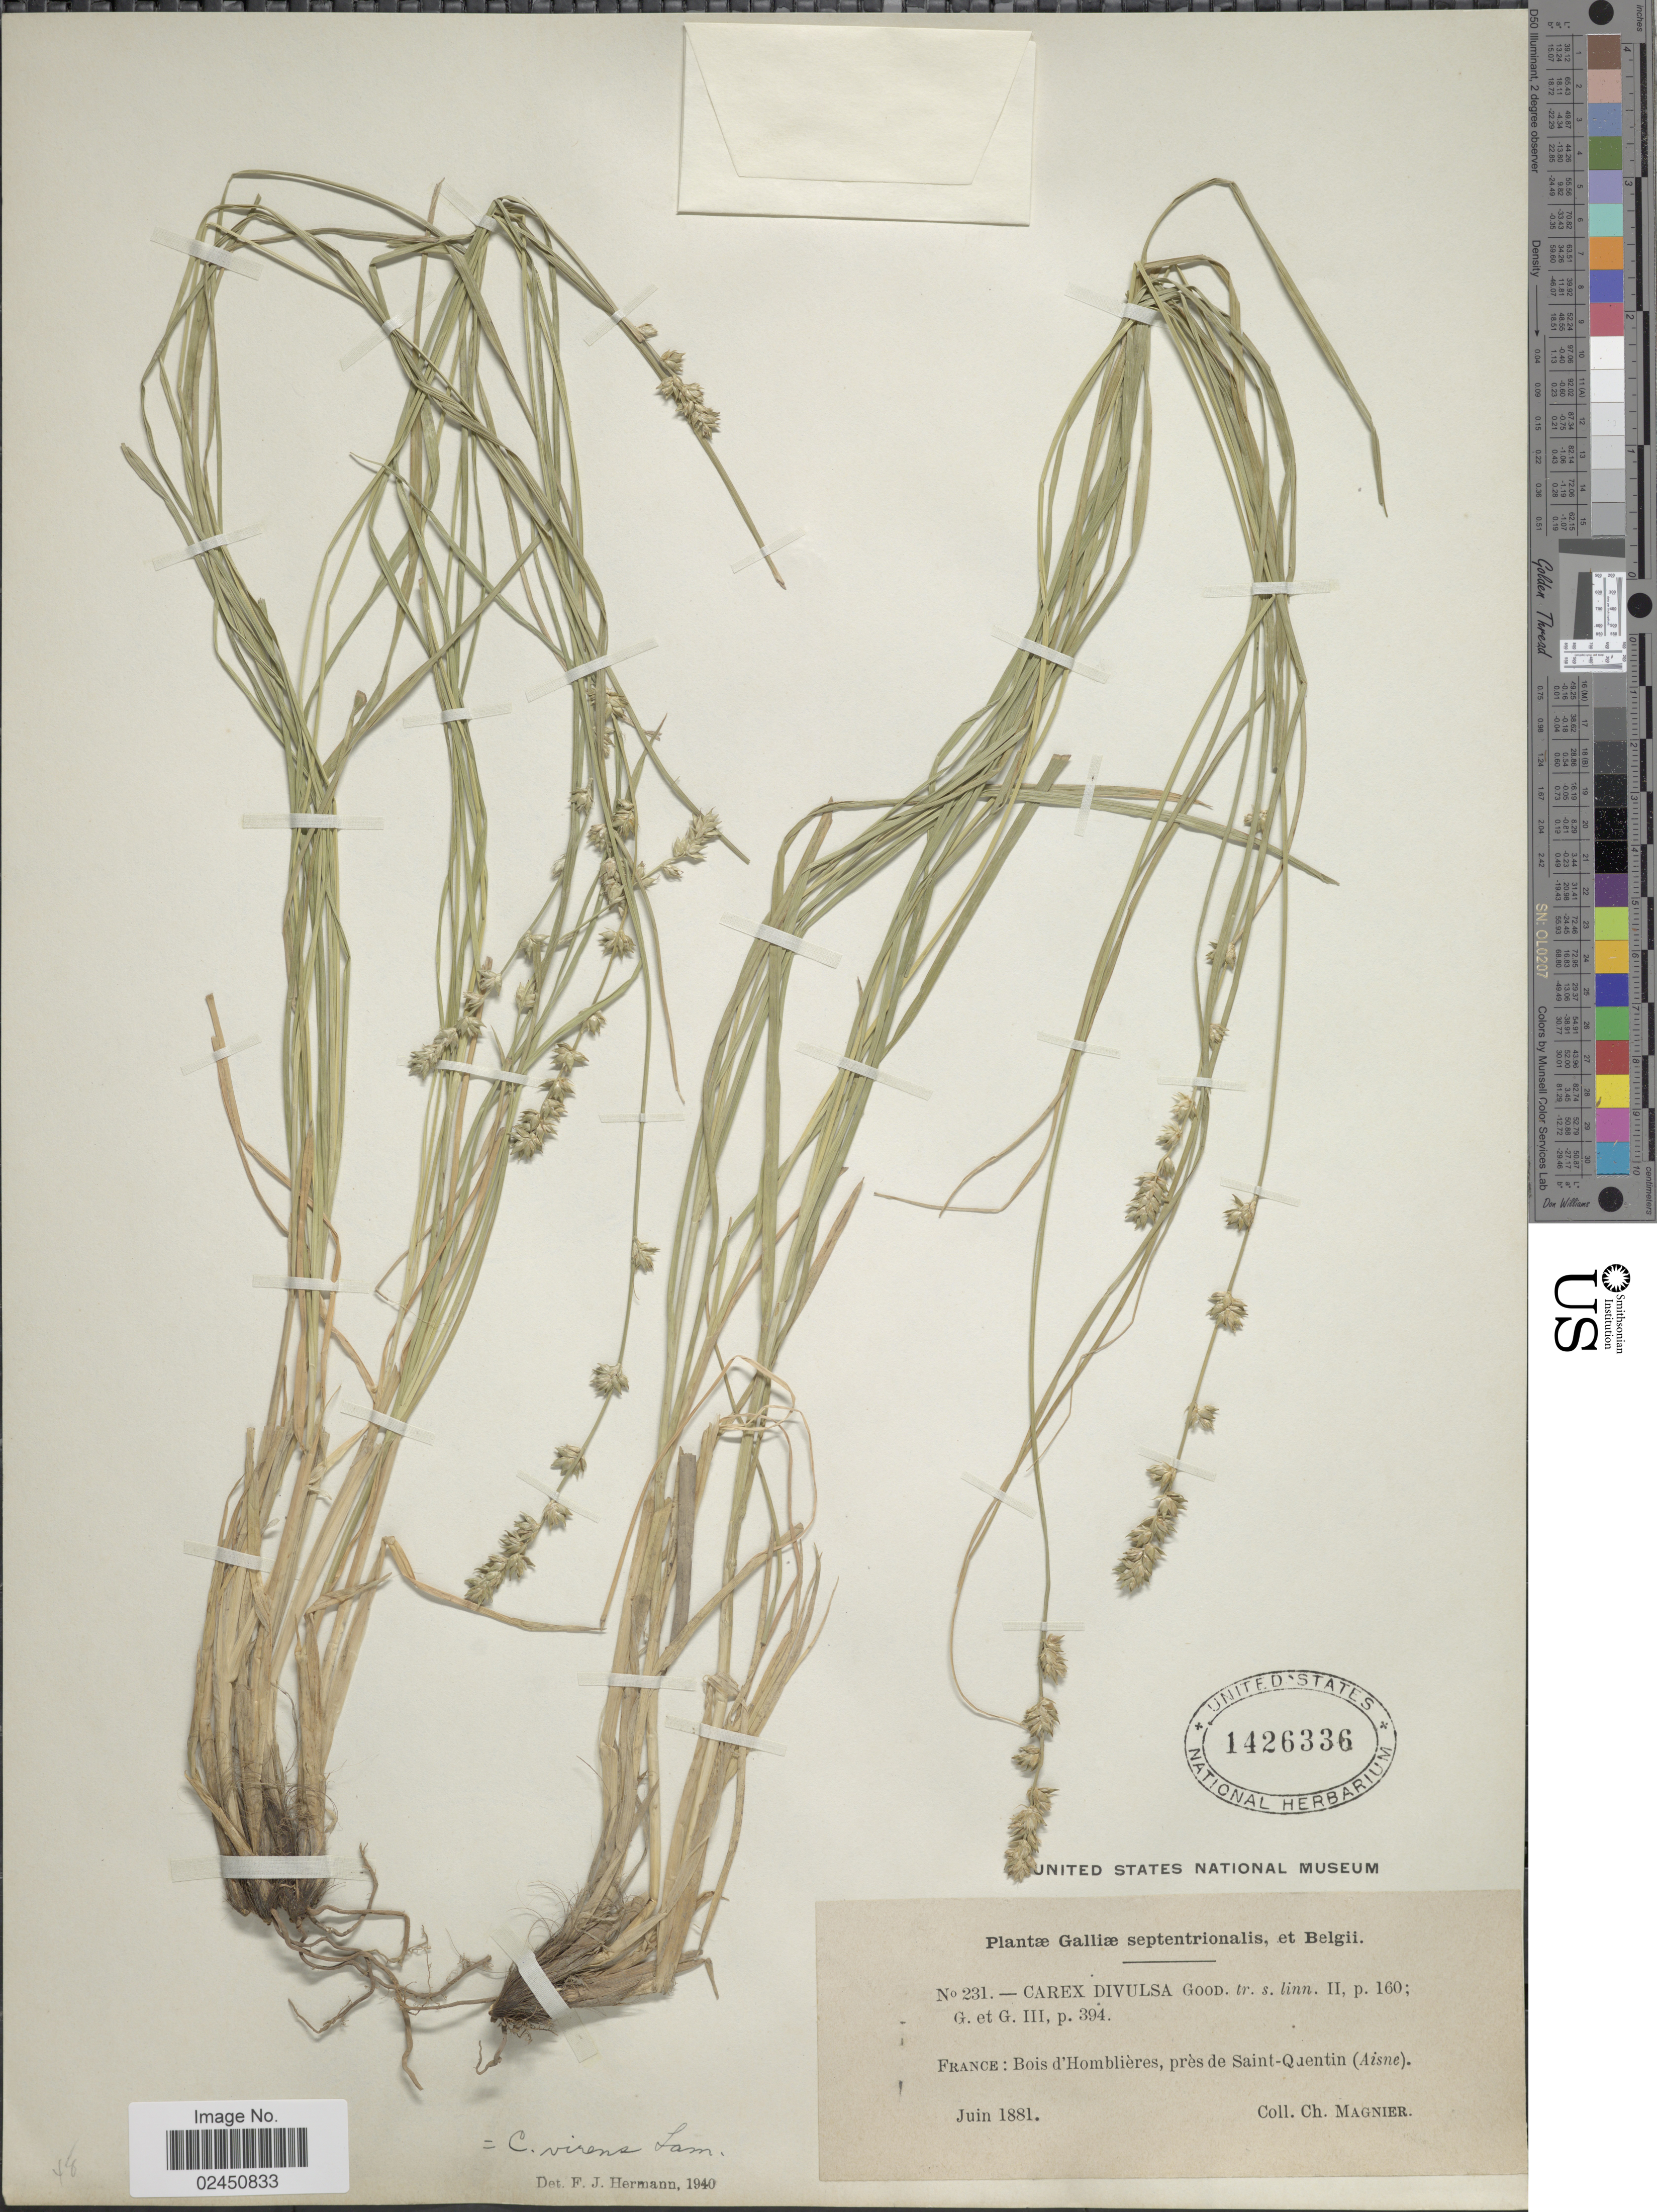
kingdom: Plantae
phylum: Tracheophyta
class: Liliopsida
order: Poales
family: Cyperaceae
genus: Carex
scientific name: Carex muricata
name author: L.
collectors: C. Magnier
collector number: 231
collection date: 1881-06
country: France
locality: Galliae septentrionalis, bois d'Homblieres, pres de Saint-Quentin (Aisne)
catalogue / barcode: US 1426336